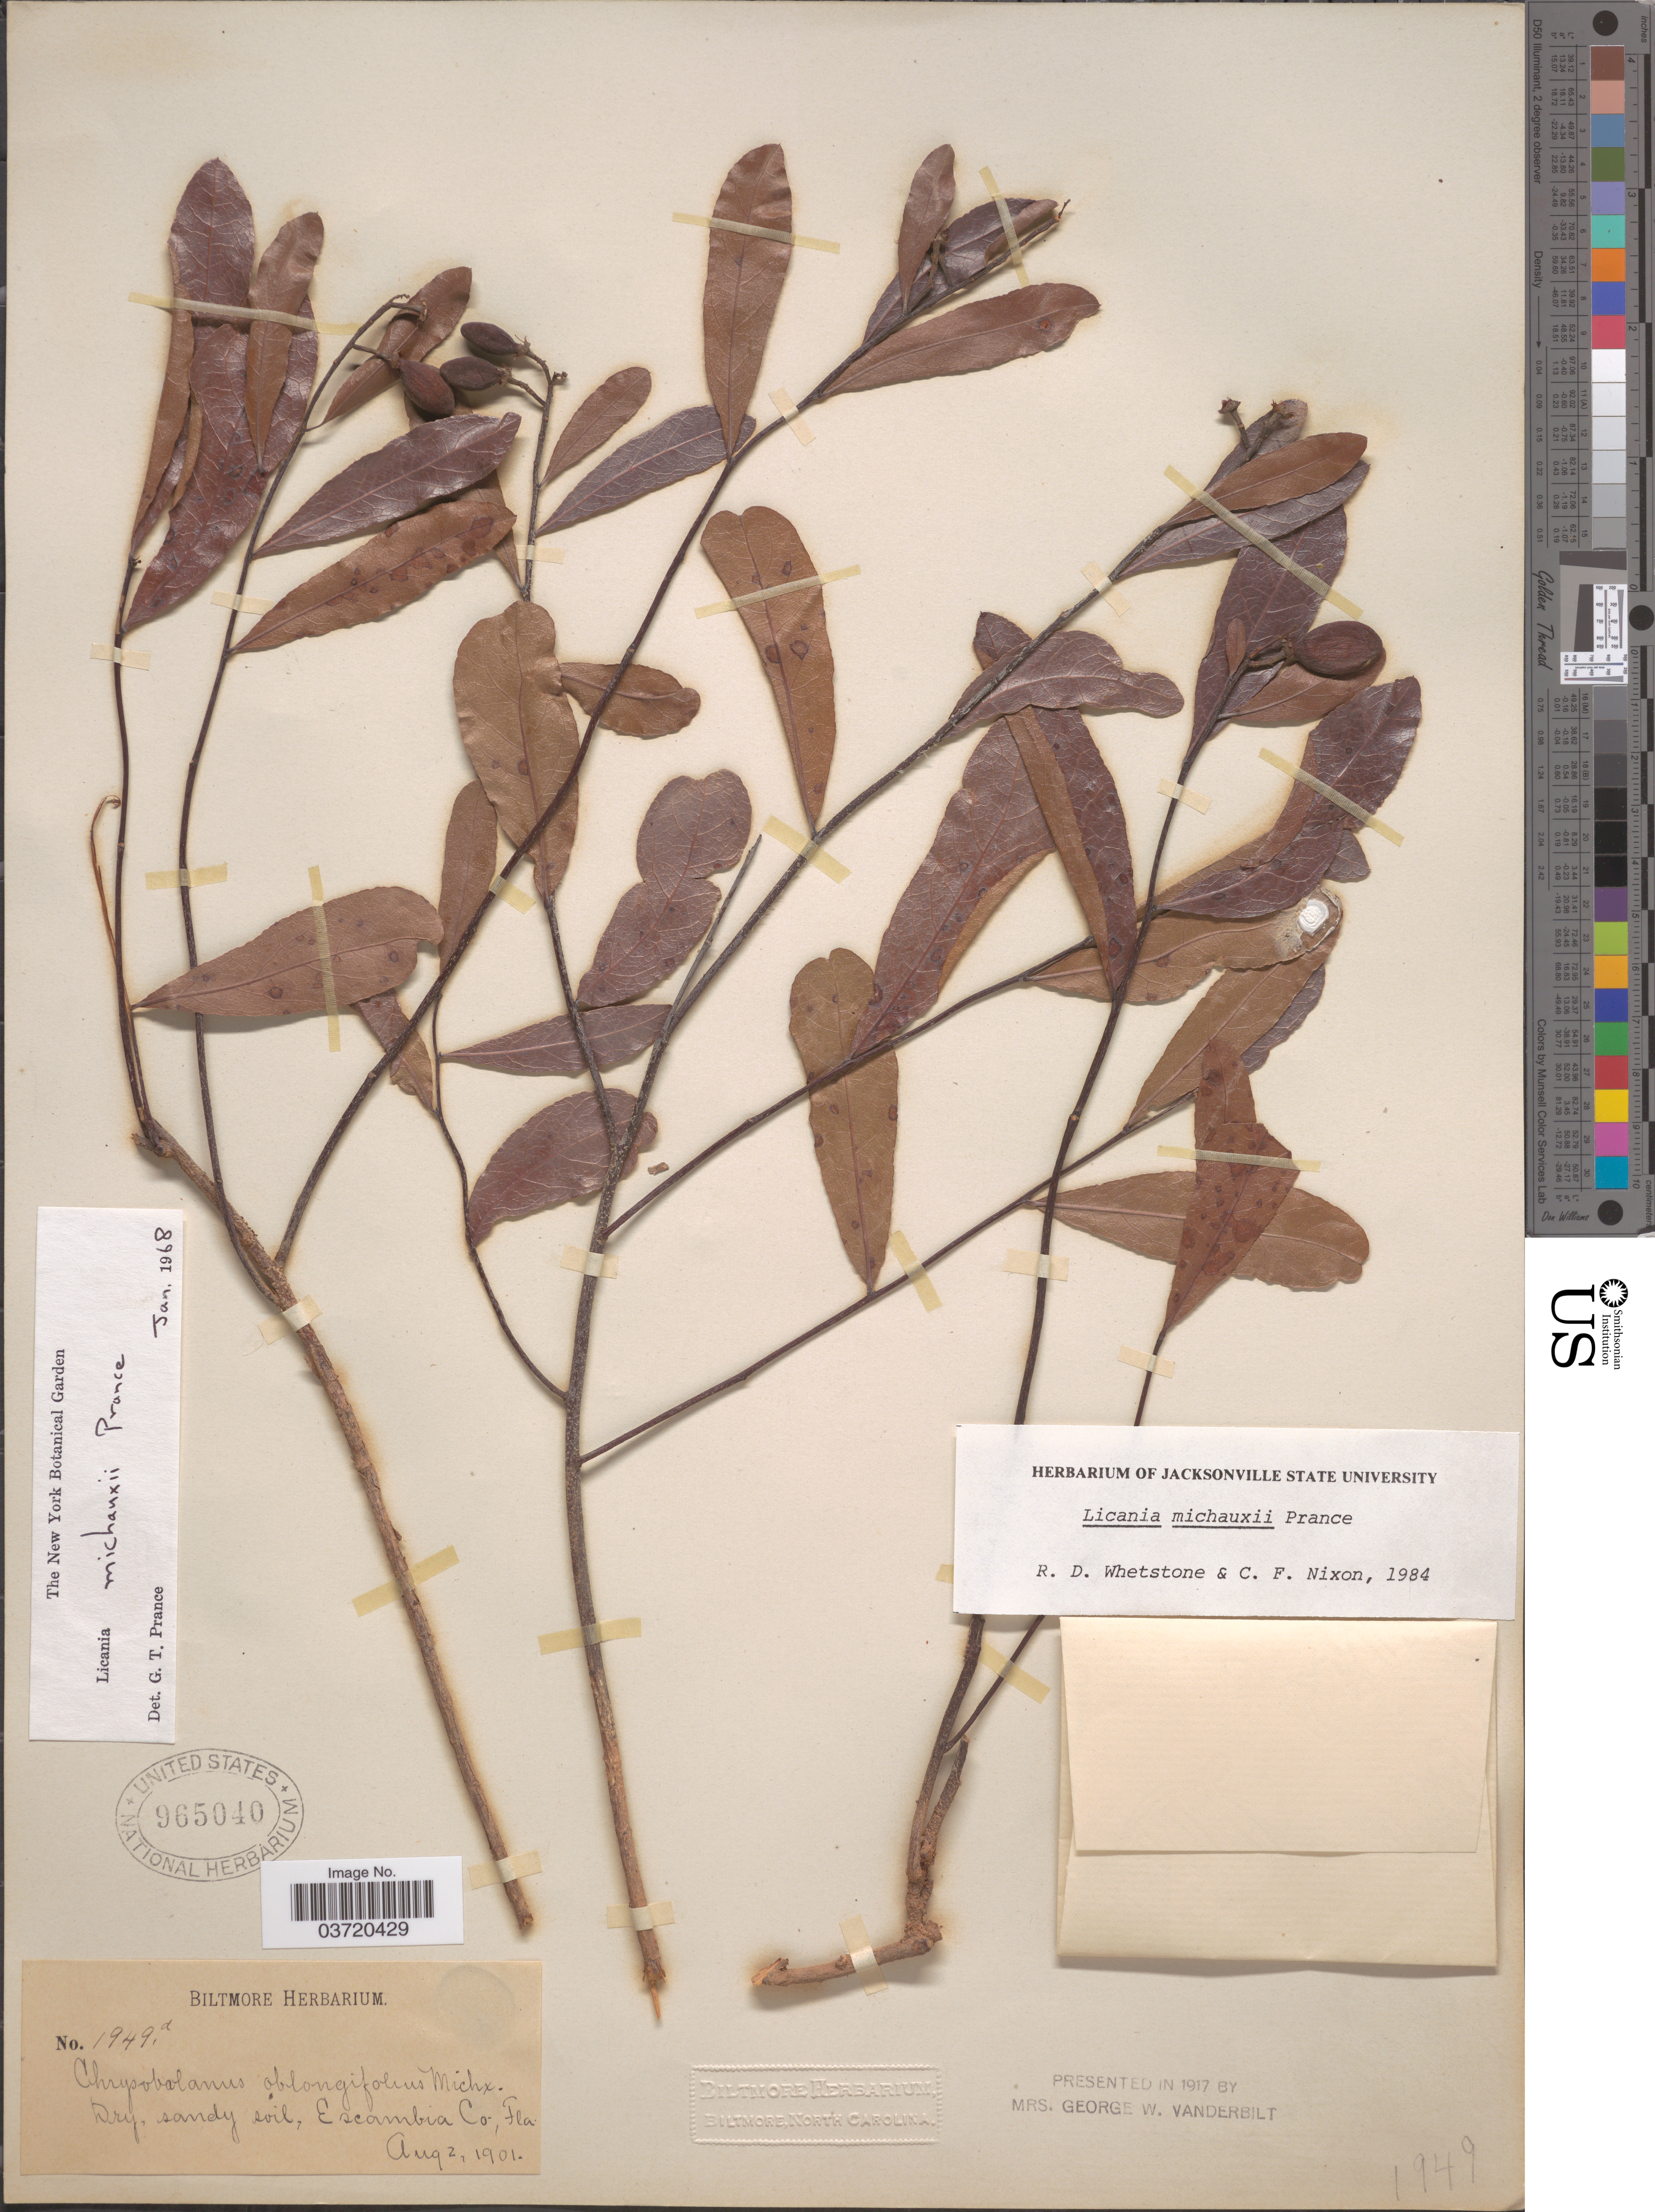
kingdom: Plantae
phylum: Tracheophyta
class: Magnoliopsida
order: Malpighiales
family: Chrysobalanaceae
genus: Geobalanus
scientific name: Geobalanus oblongifolius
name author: (Michx.) Small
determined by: Strong, M. T., (US), Smithsonian Institution - National Museum of Natural History (UNITED STATES)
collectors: ex herb. Biltmore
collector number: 1949a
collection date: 1901-08-02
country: United States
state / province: Florida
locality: Escambia Co.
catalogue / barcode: US 965040